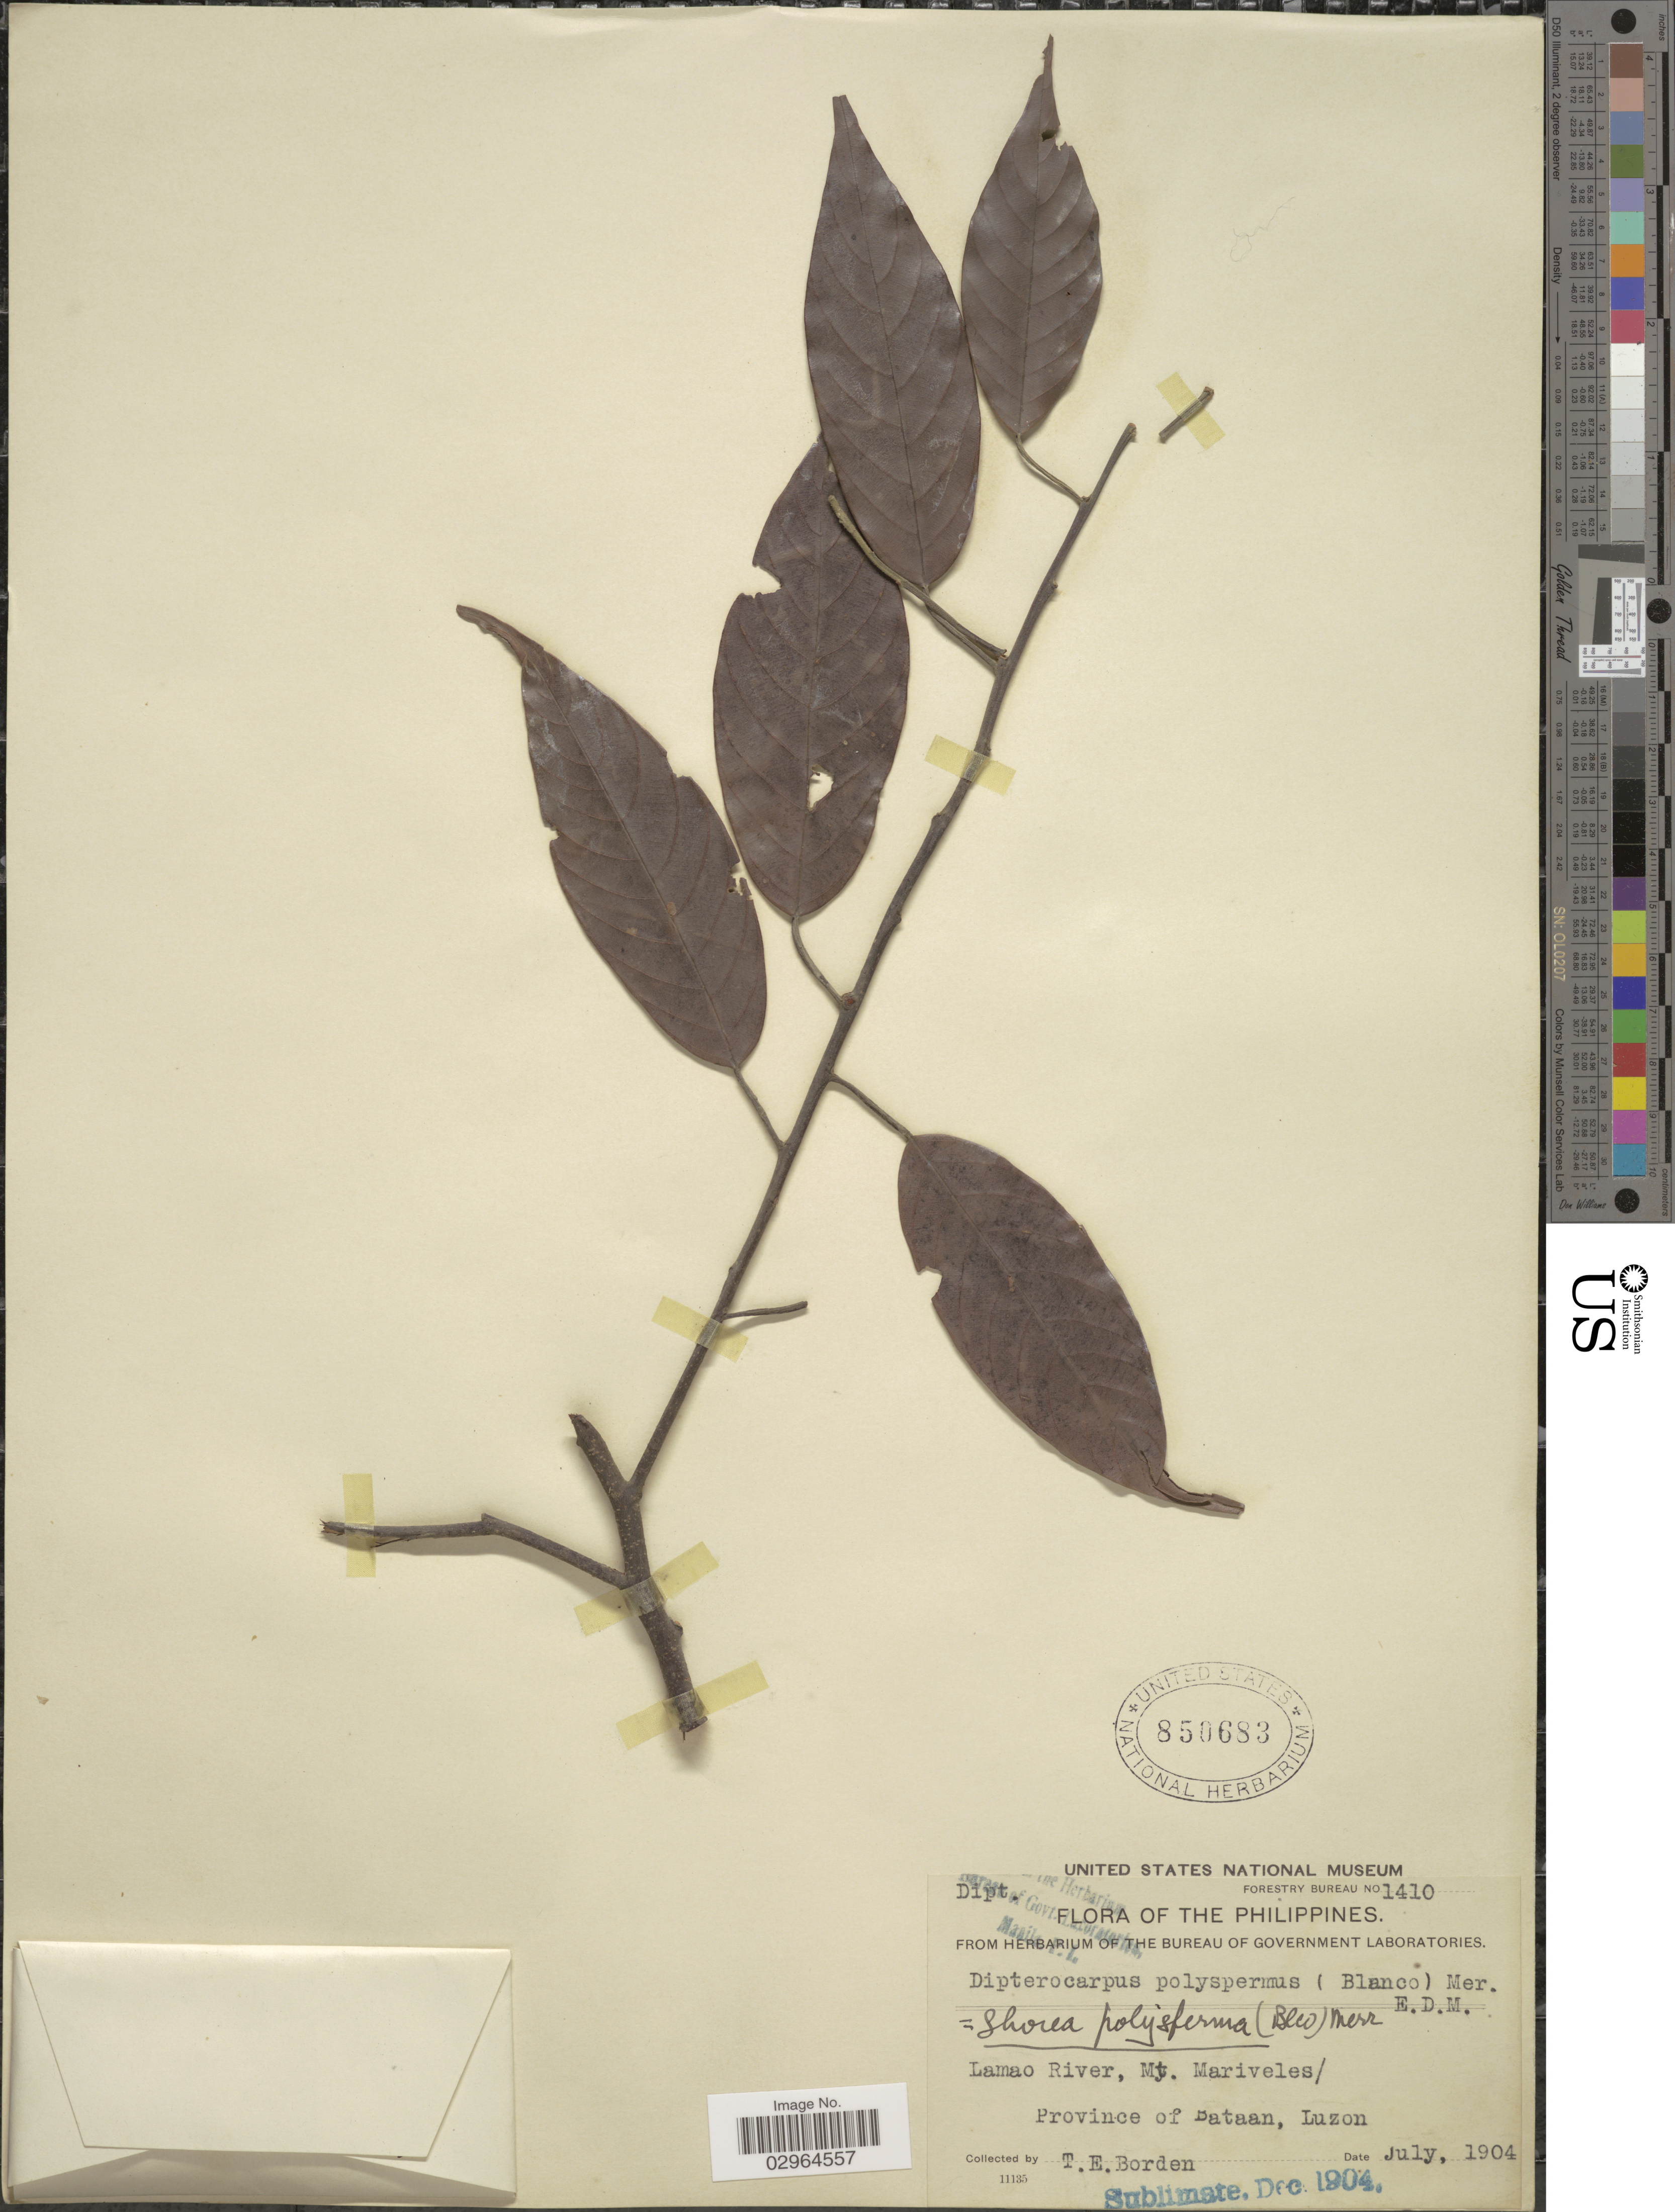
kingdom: Plantae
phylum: Tracheophyta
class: Magnoliopsida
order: Malvales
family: Dipterocarpaceae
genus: Rubroshorea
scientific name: Rubroshorea polysperma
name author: (Blanco) P.S. Ashton & J. Heck.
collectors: T. E. Borden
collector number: Forestry Bureau 1410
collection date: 1904-07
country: Philippines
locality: Lamao River, Mt. Mariveles/Province of Bataan, Luzon.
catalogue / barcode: US 850683